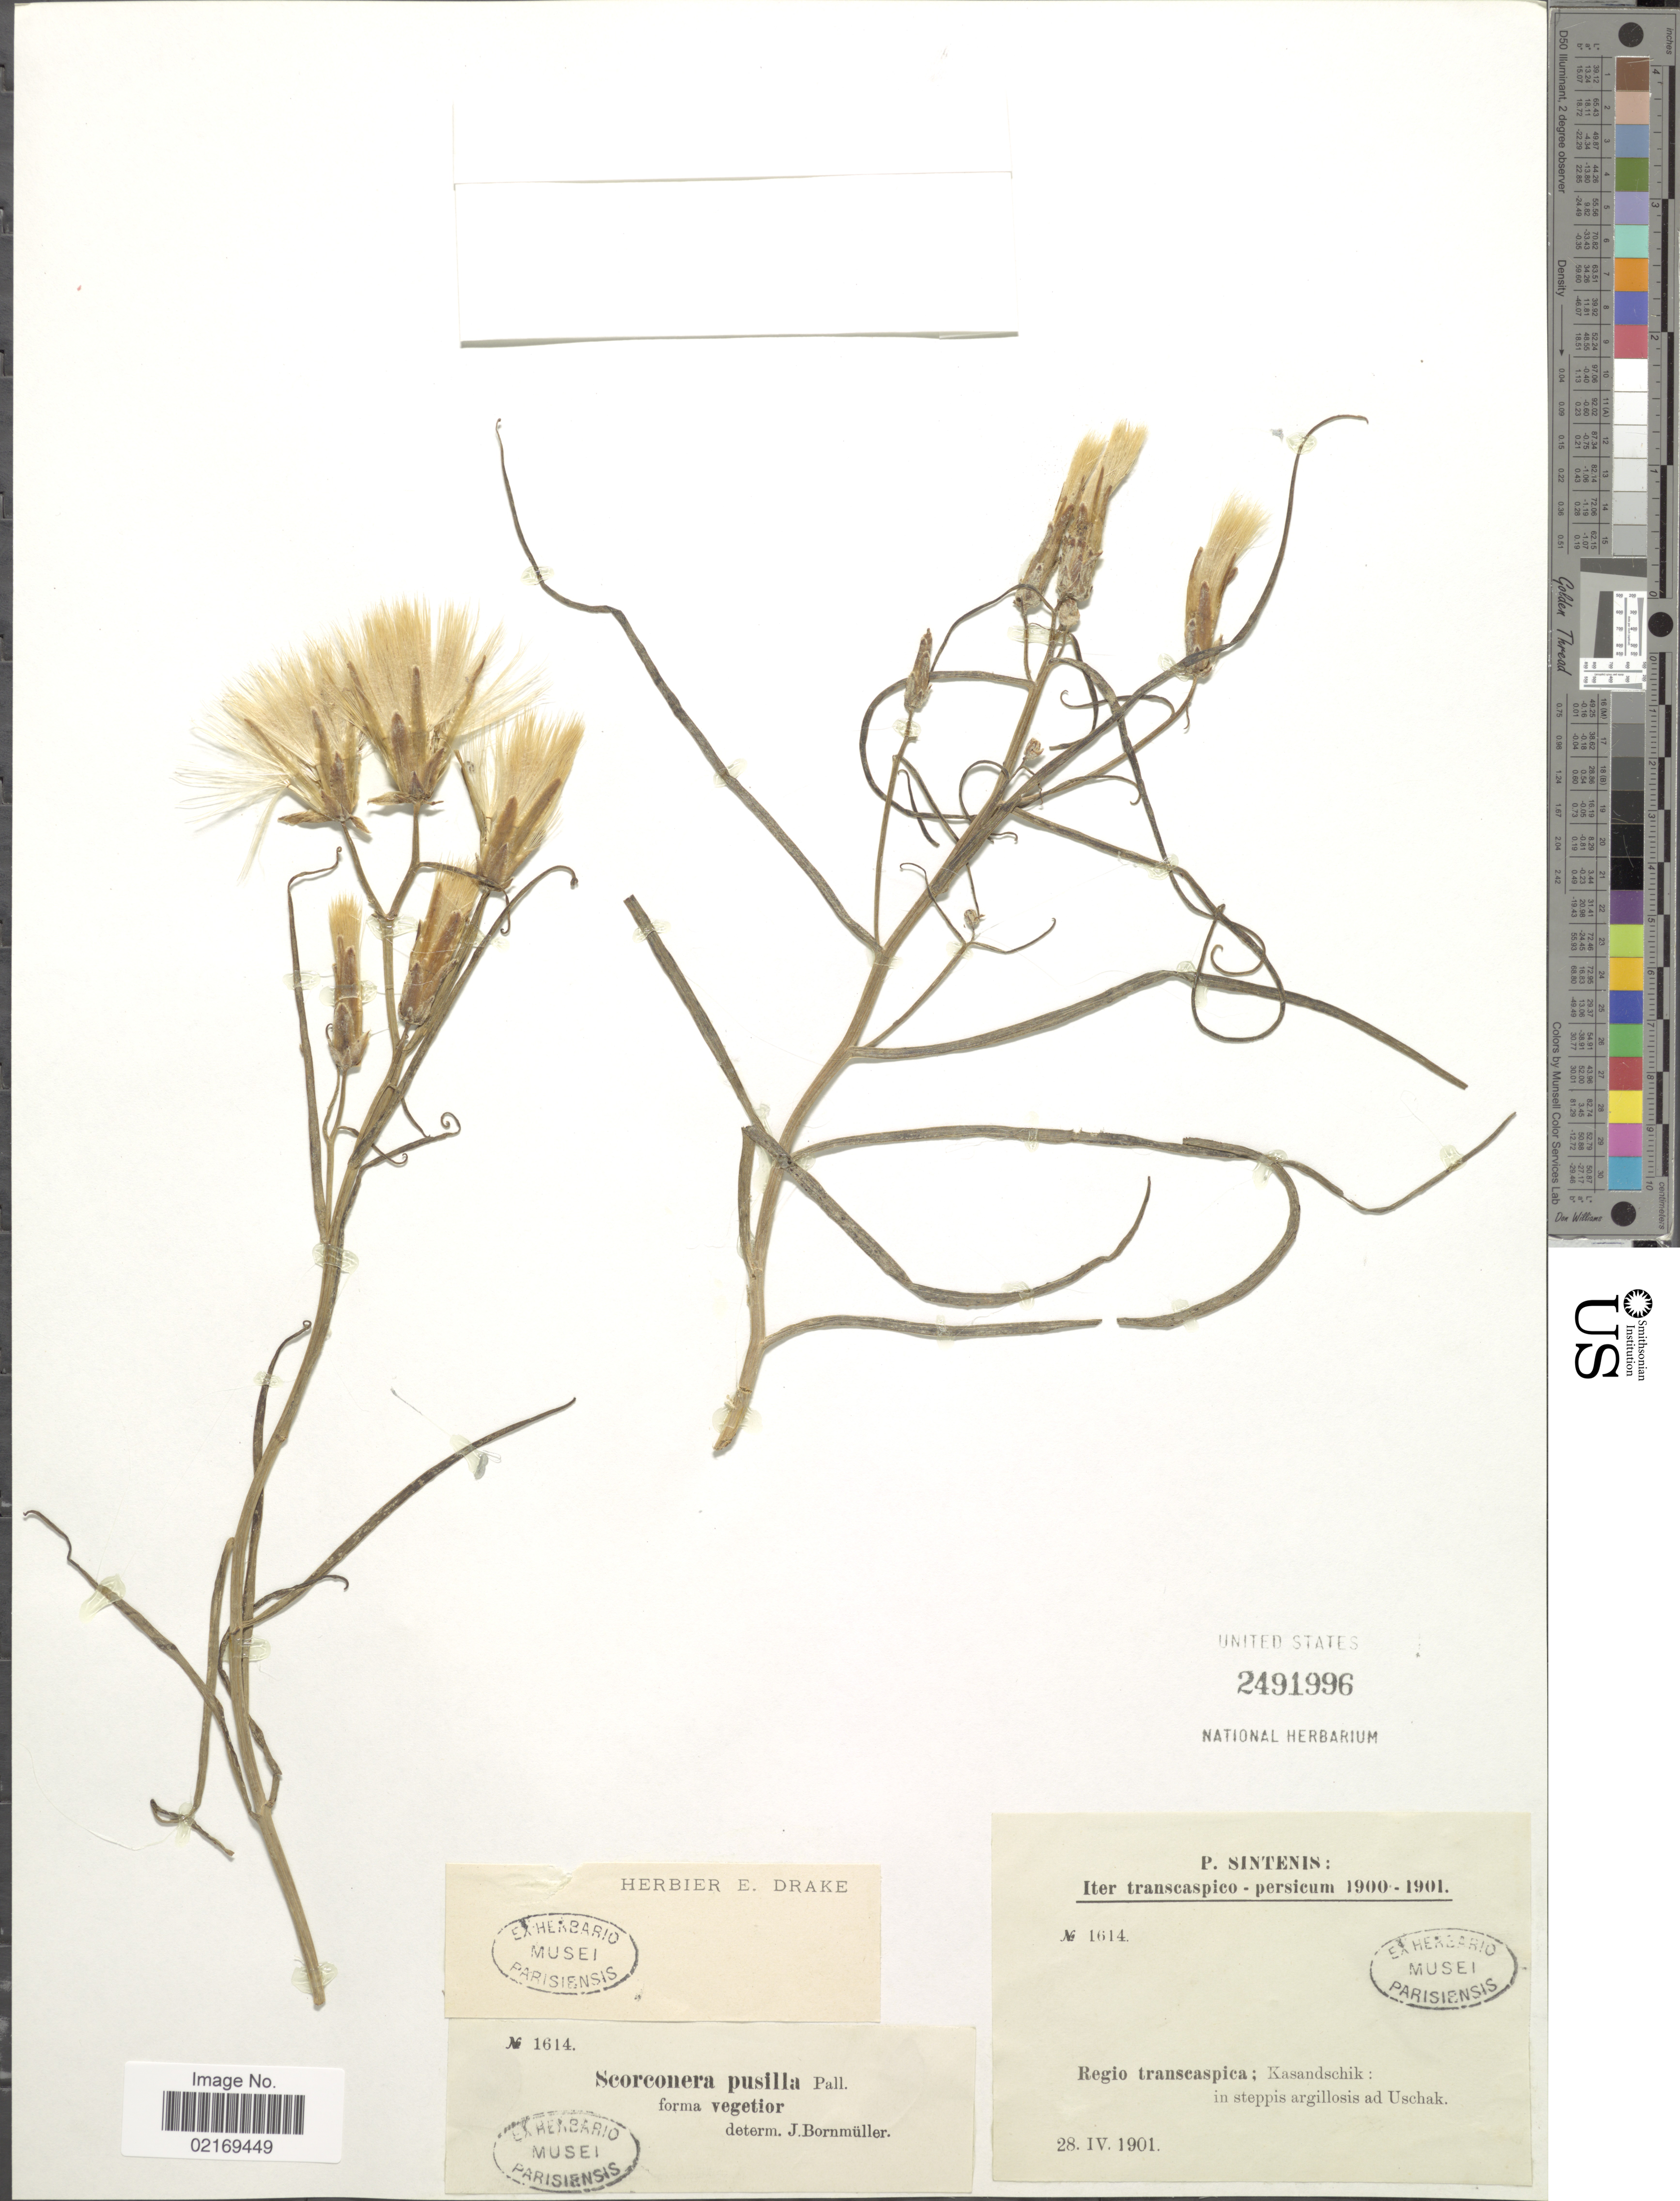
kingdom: Plantae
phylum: Tracheophyta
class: Magnoliopsida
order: Asterales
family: Asteraceae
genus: Takhtajaniantha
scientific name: Takhtajaniantha pusilla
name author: (Pall.) Nazarova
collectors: P. Sintenis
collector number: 1614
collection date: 1901-04-28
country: Iran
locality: Iter transcaspico-persicum, Regio transcaspica; Kasandschik: in steppis argillosis ad Uschak.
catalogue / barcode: US 2491996